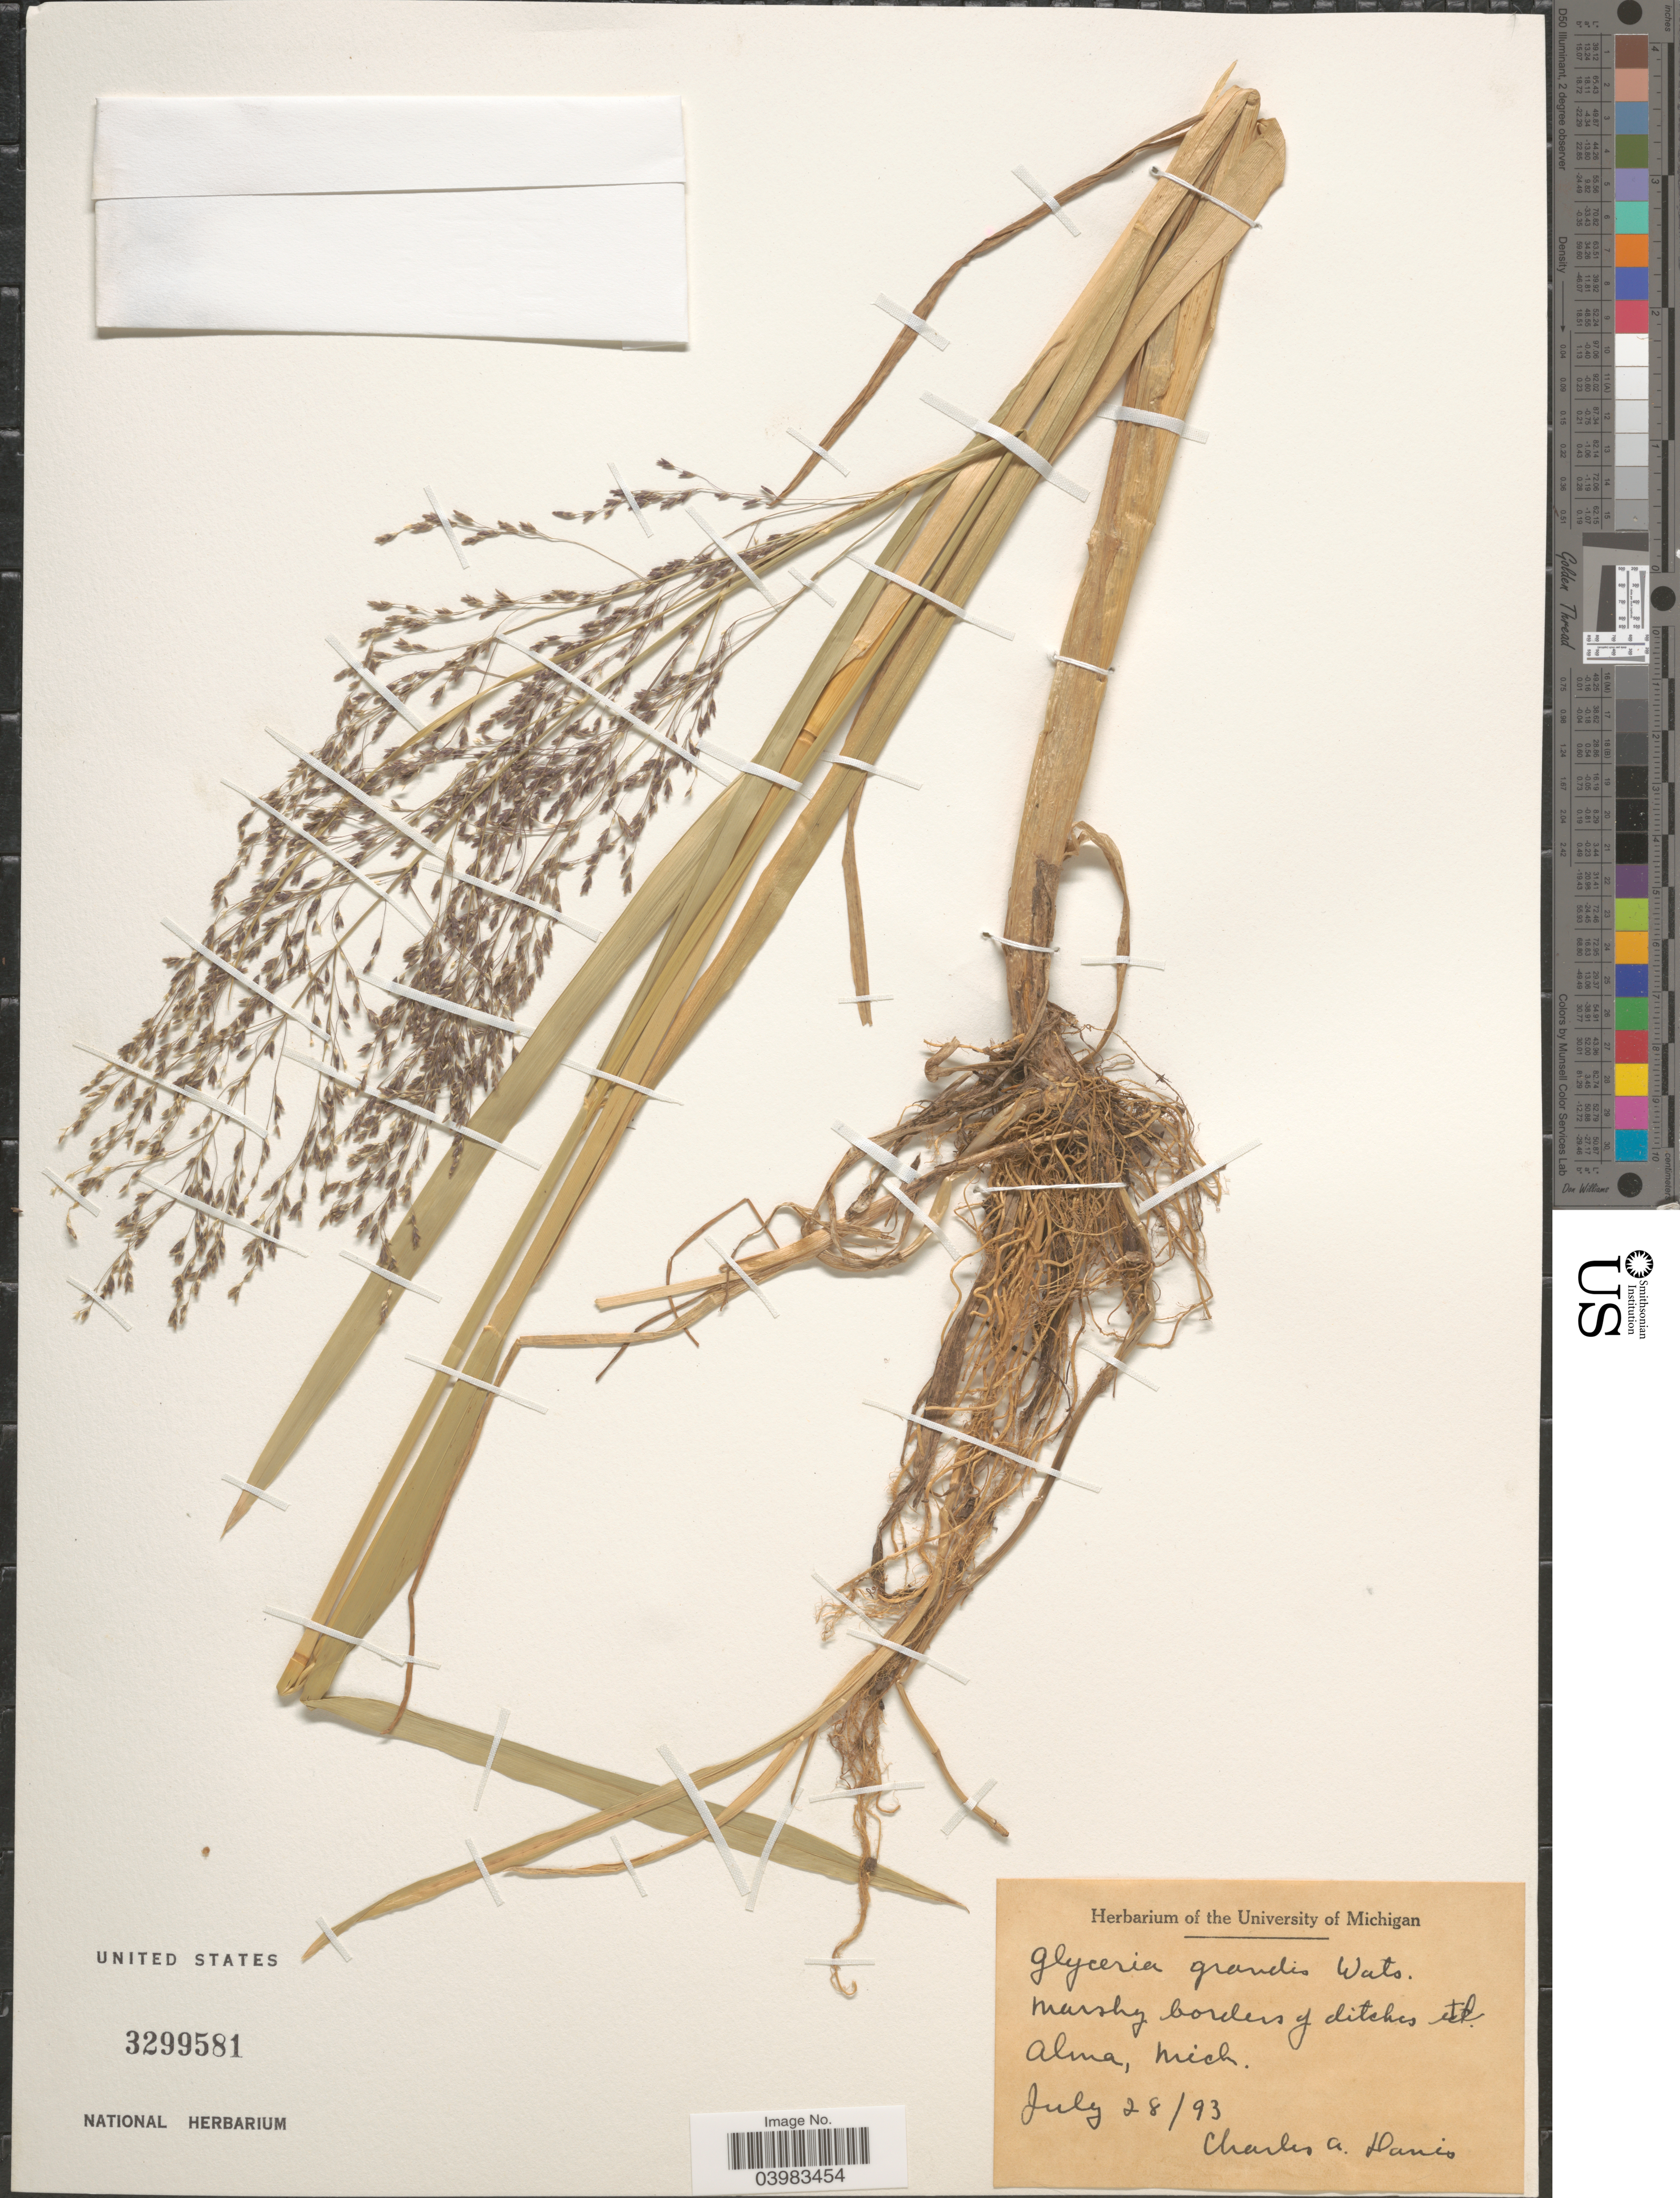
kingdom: Plantae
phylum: Tracheophyta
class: Liliopsida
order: Poales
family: Poaceae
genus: Glyceria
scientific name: Glyceria grandis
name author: S. Watson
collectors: C. Davis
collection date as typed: Transcribed d/m/y: 28/7/93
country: United States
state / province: Michigan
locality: Alma.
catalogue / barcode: US 3299581